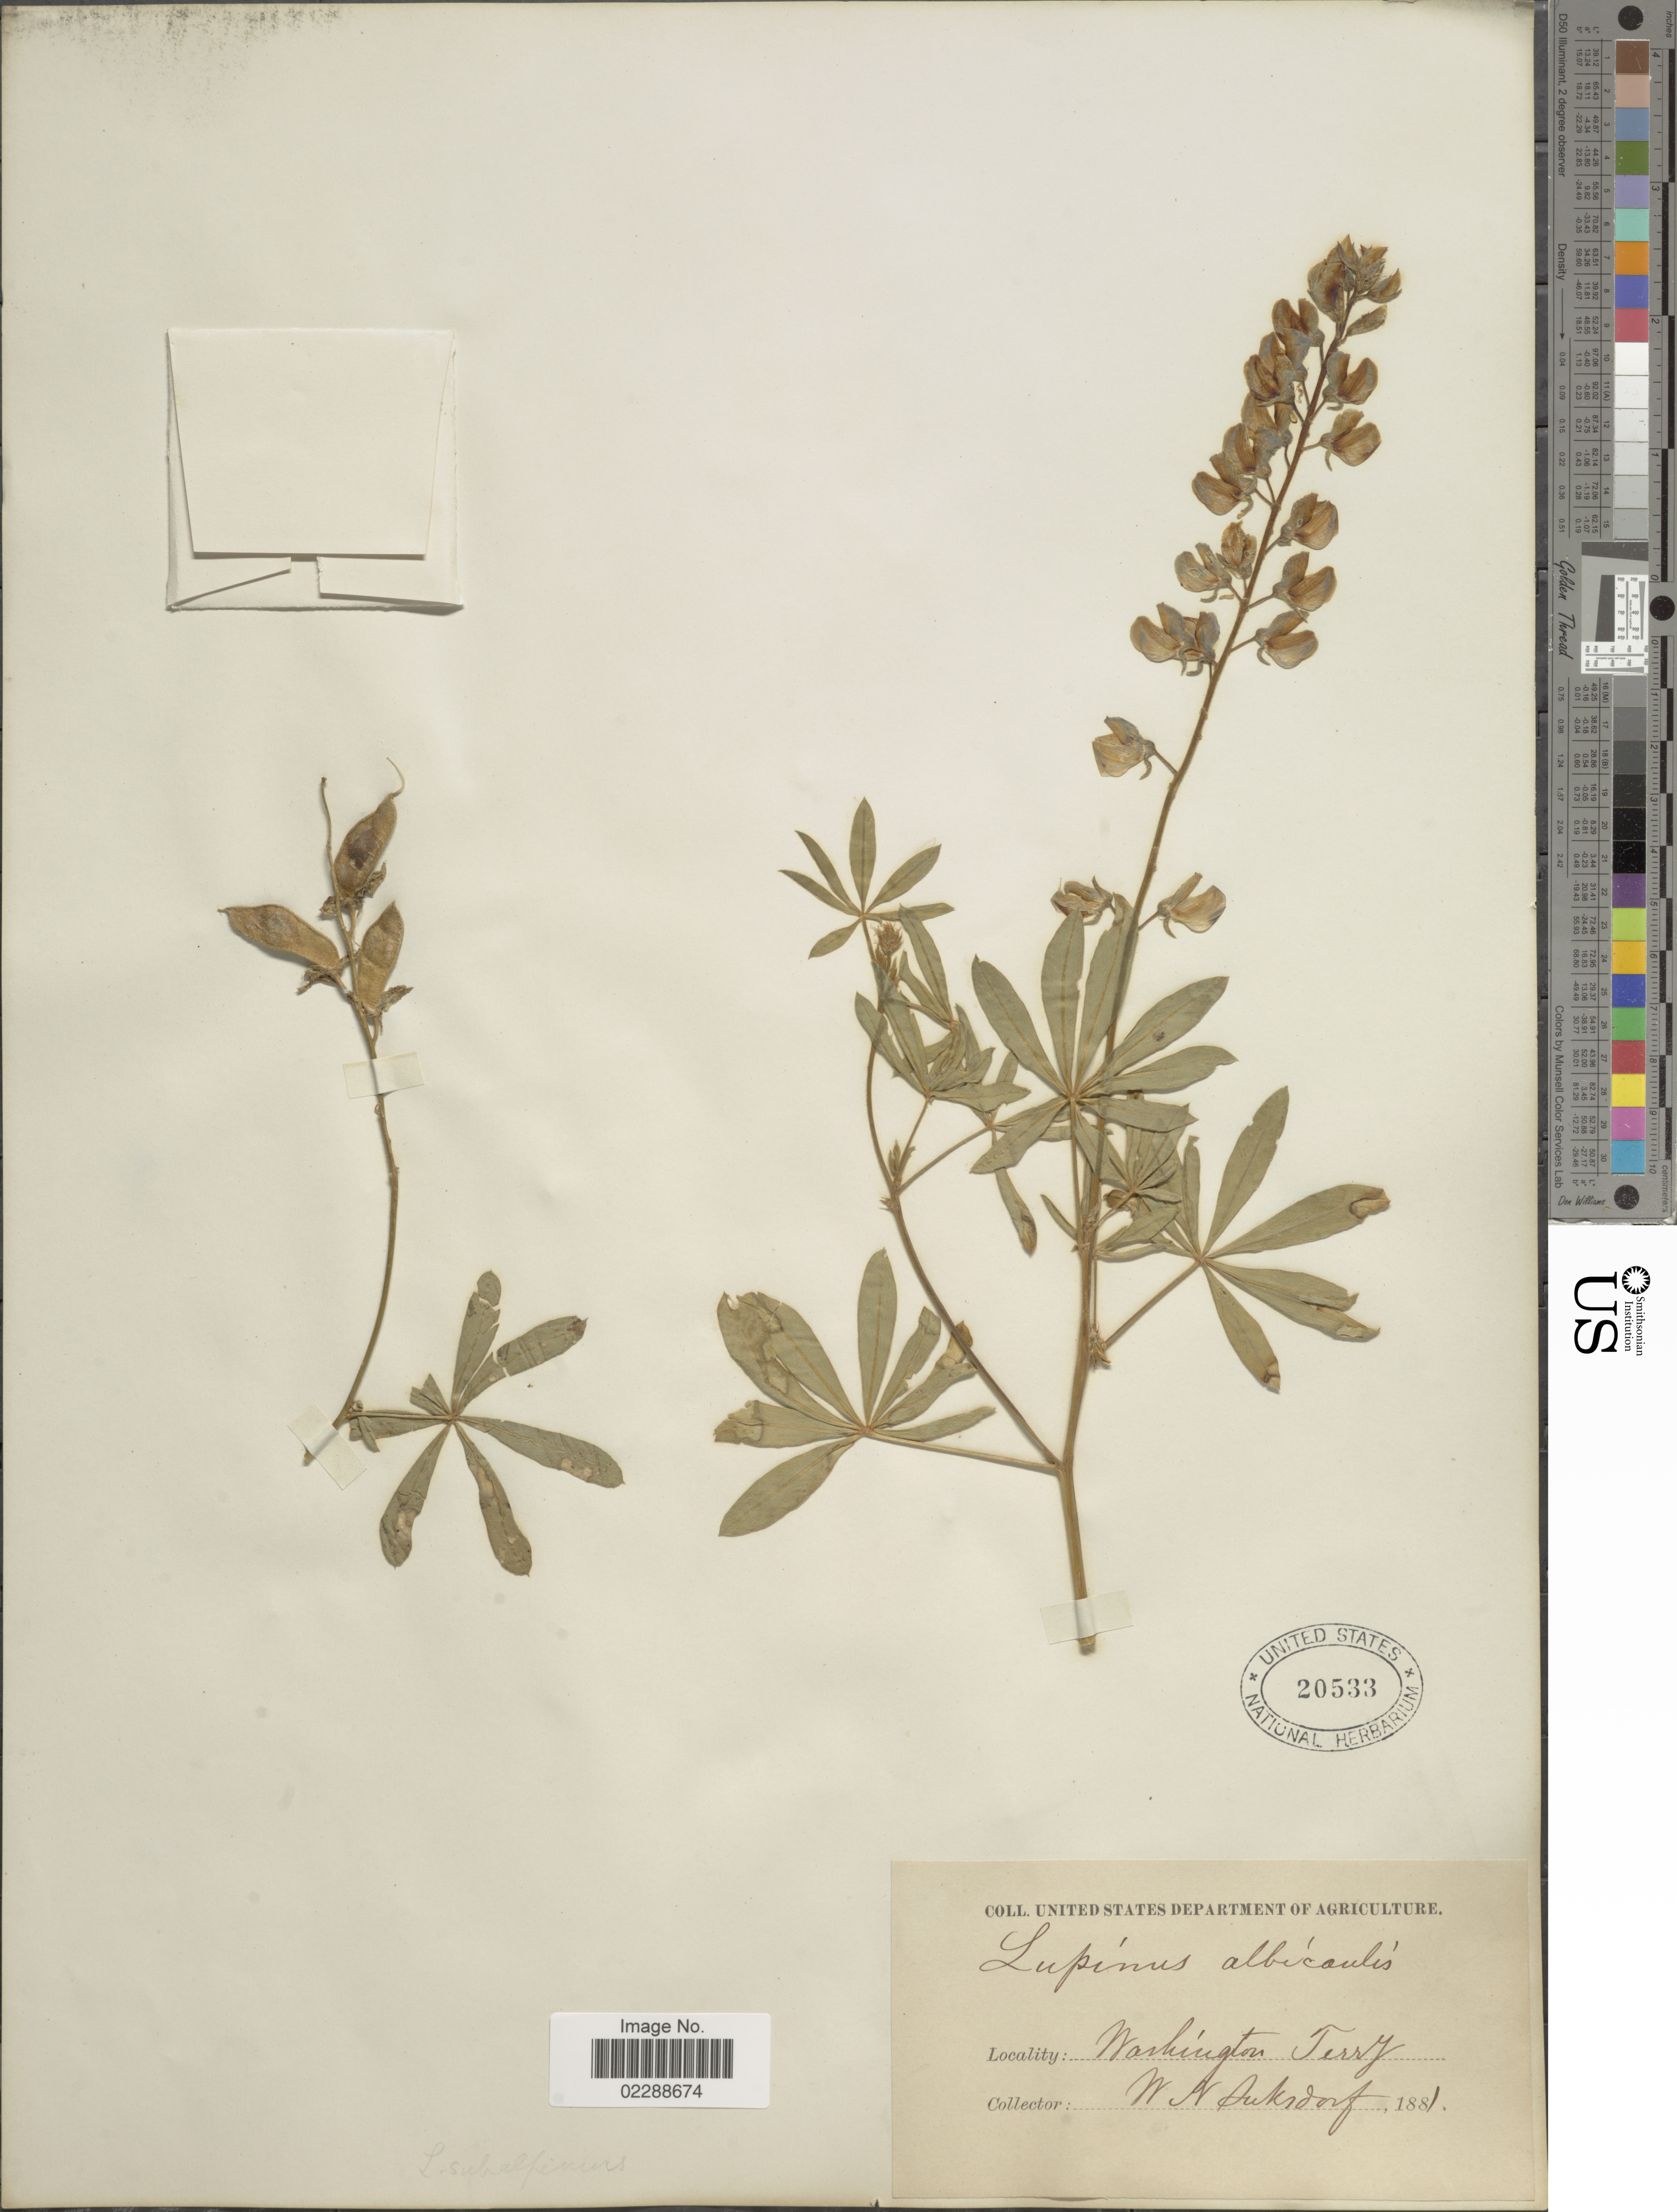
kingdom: Plantae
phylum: Tracheophyta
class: Magnoliopsida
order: Fabales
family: Fabaceae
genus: Lupinus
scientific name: Lupinus sp.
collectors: W. N. Suksdorf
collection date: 1881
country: United States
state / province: Washington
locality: Washington Terr.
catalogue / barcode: US 20533